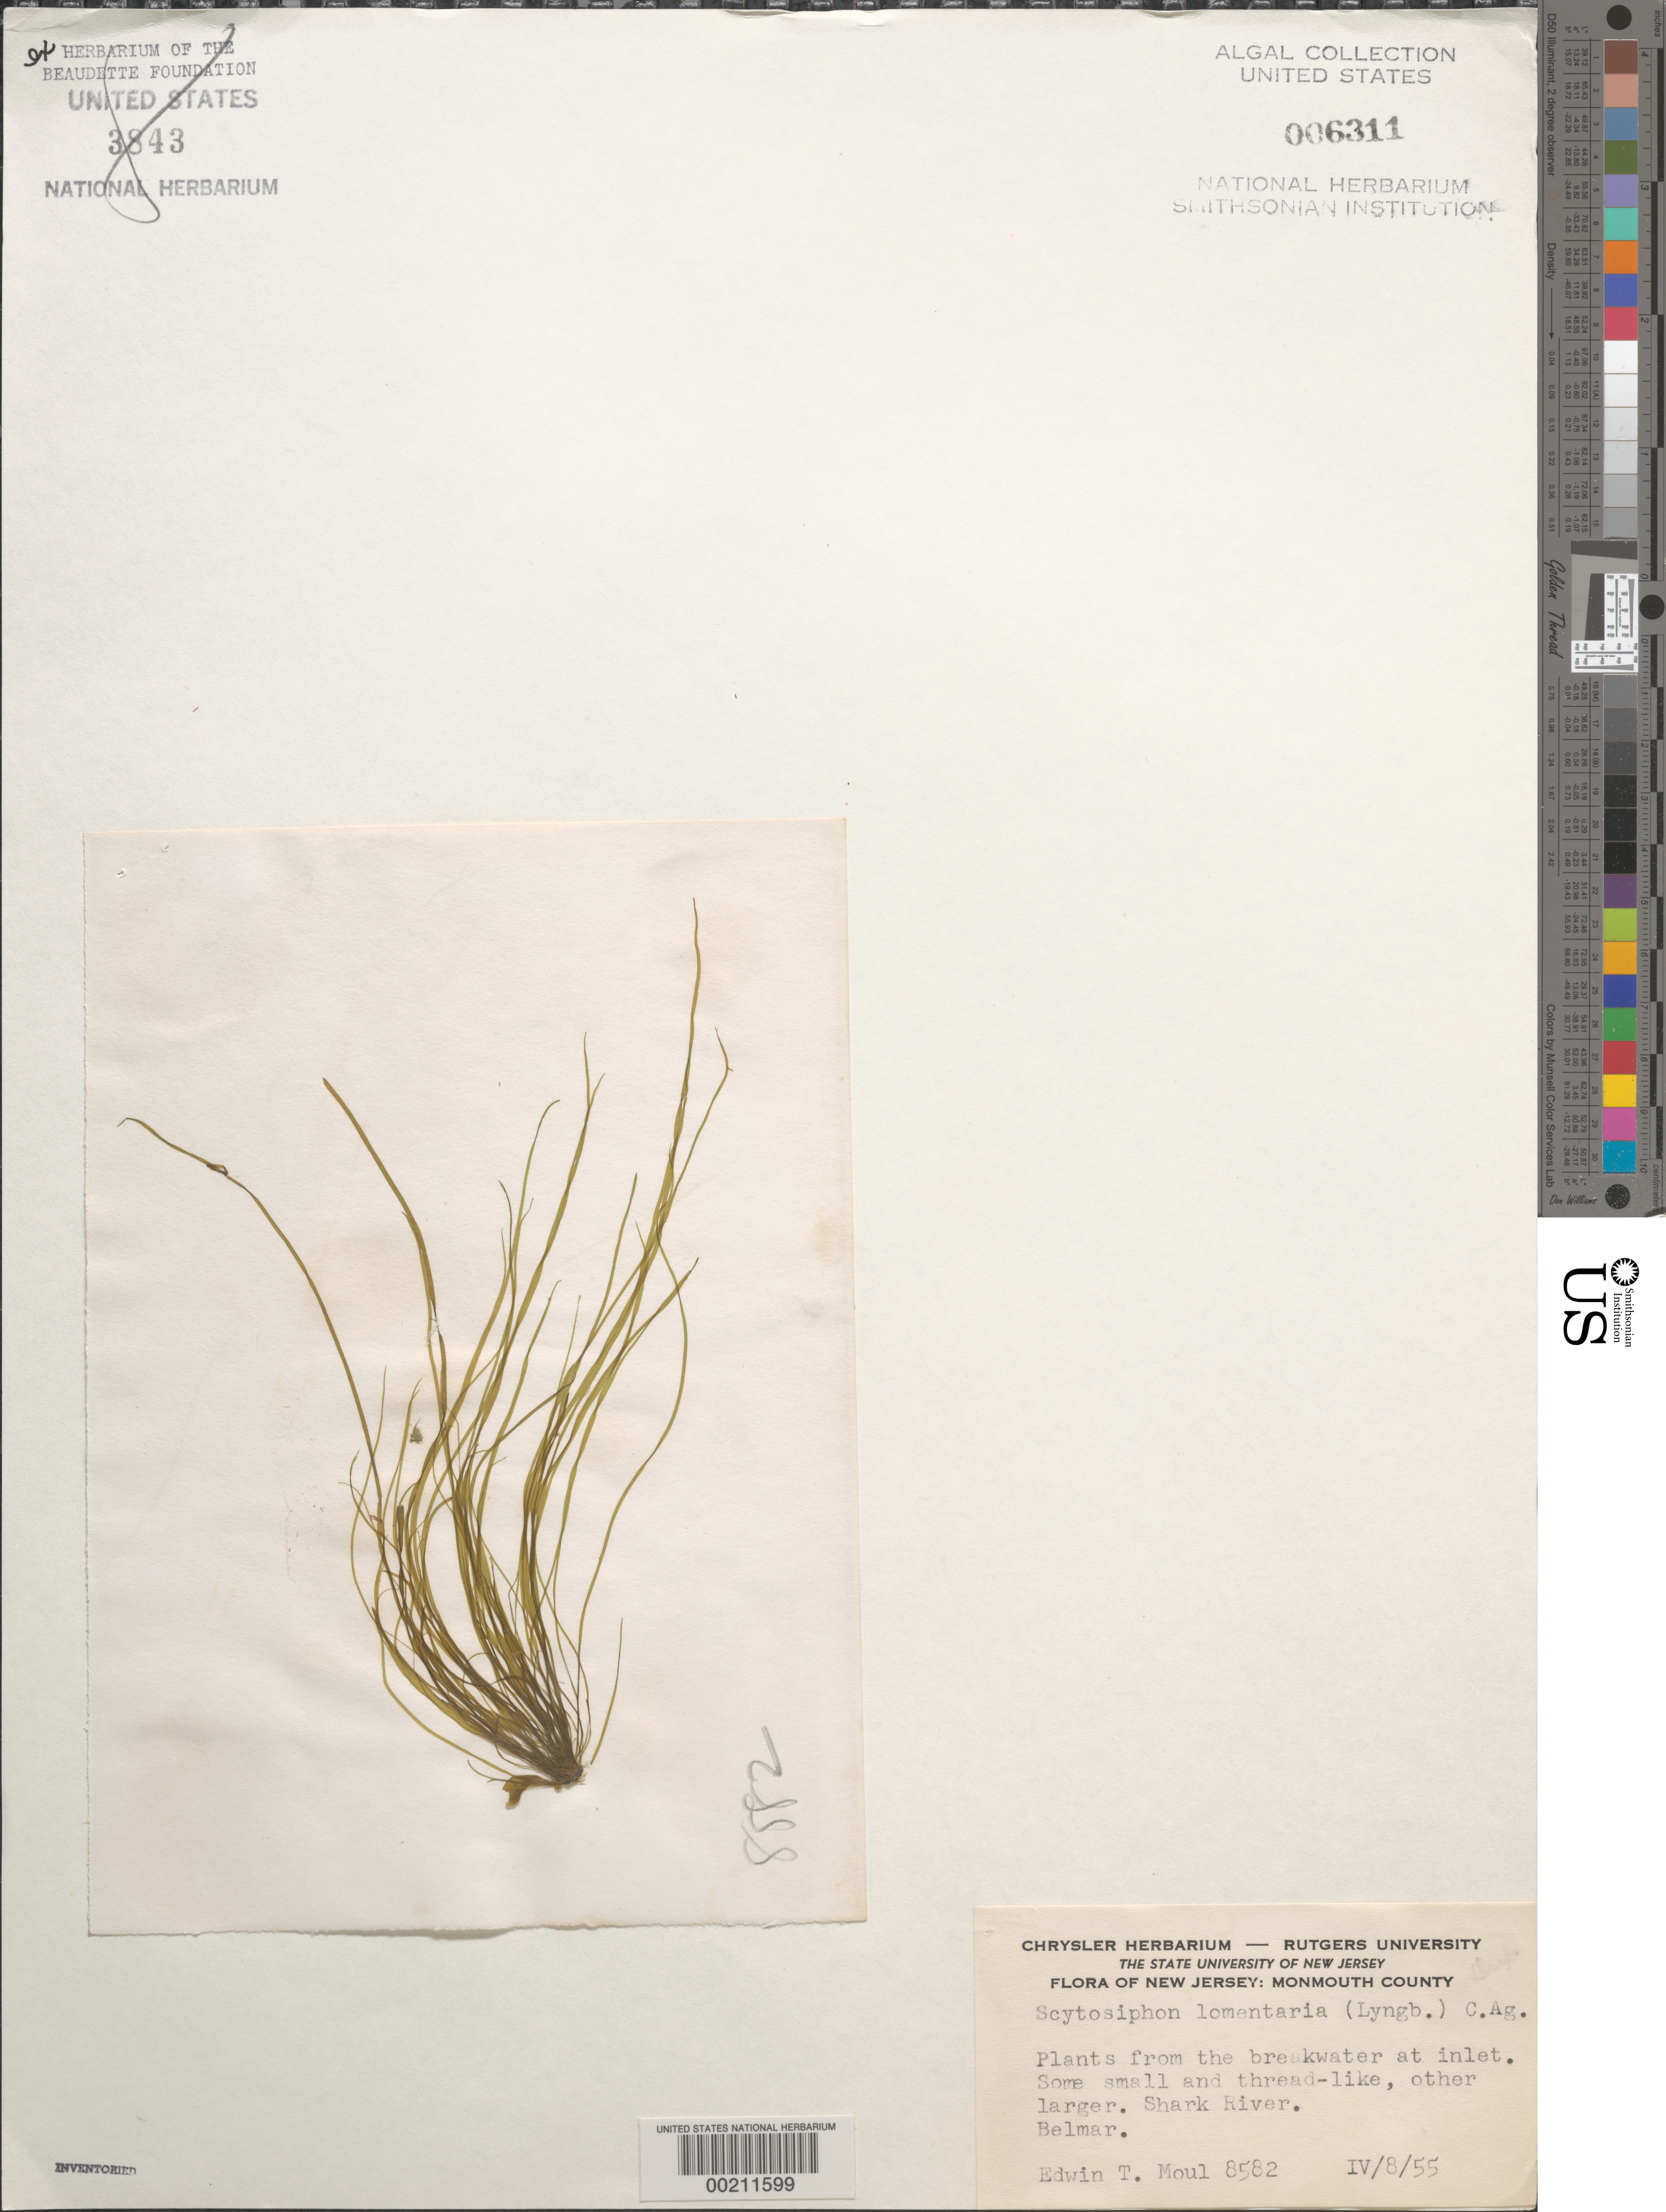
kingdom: Chromista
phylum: Ochrophyta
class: Phaeophyceae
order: Scytosiphonales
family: Scytosiphonaceae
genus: Scytosiphon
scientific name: Scytosiphon lomentaria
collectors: E. T. Moul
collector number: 8582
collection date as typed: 08 Apr 1955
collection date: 1955-04-08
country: United States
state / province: New Jersey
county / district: Monmouth County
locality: Shark River, Belmar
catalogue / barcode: US 6311